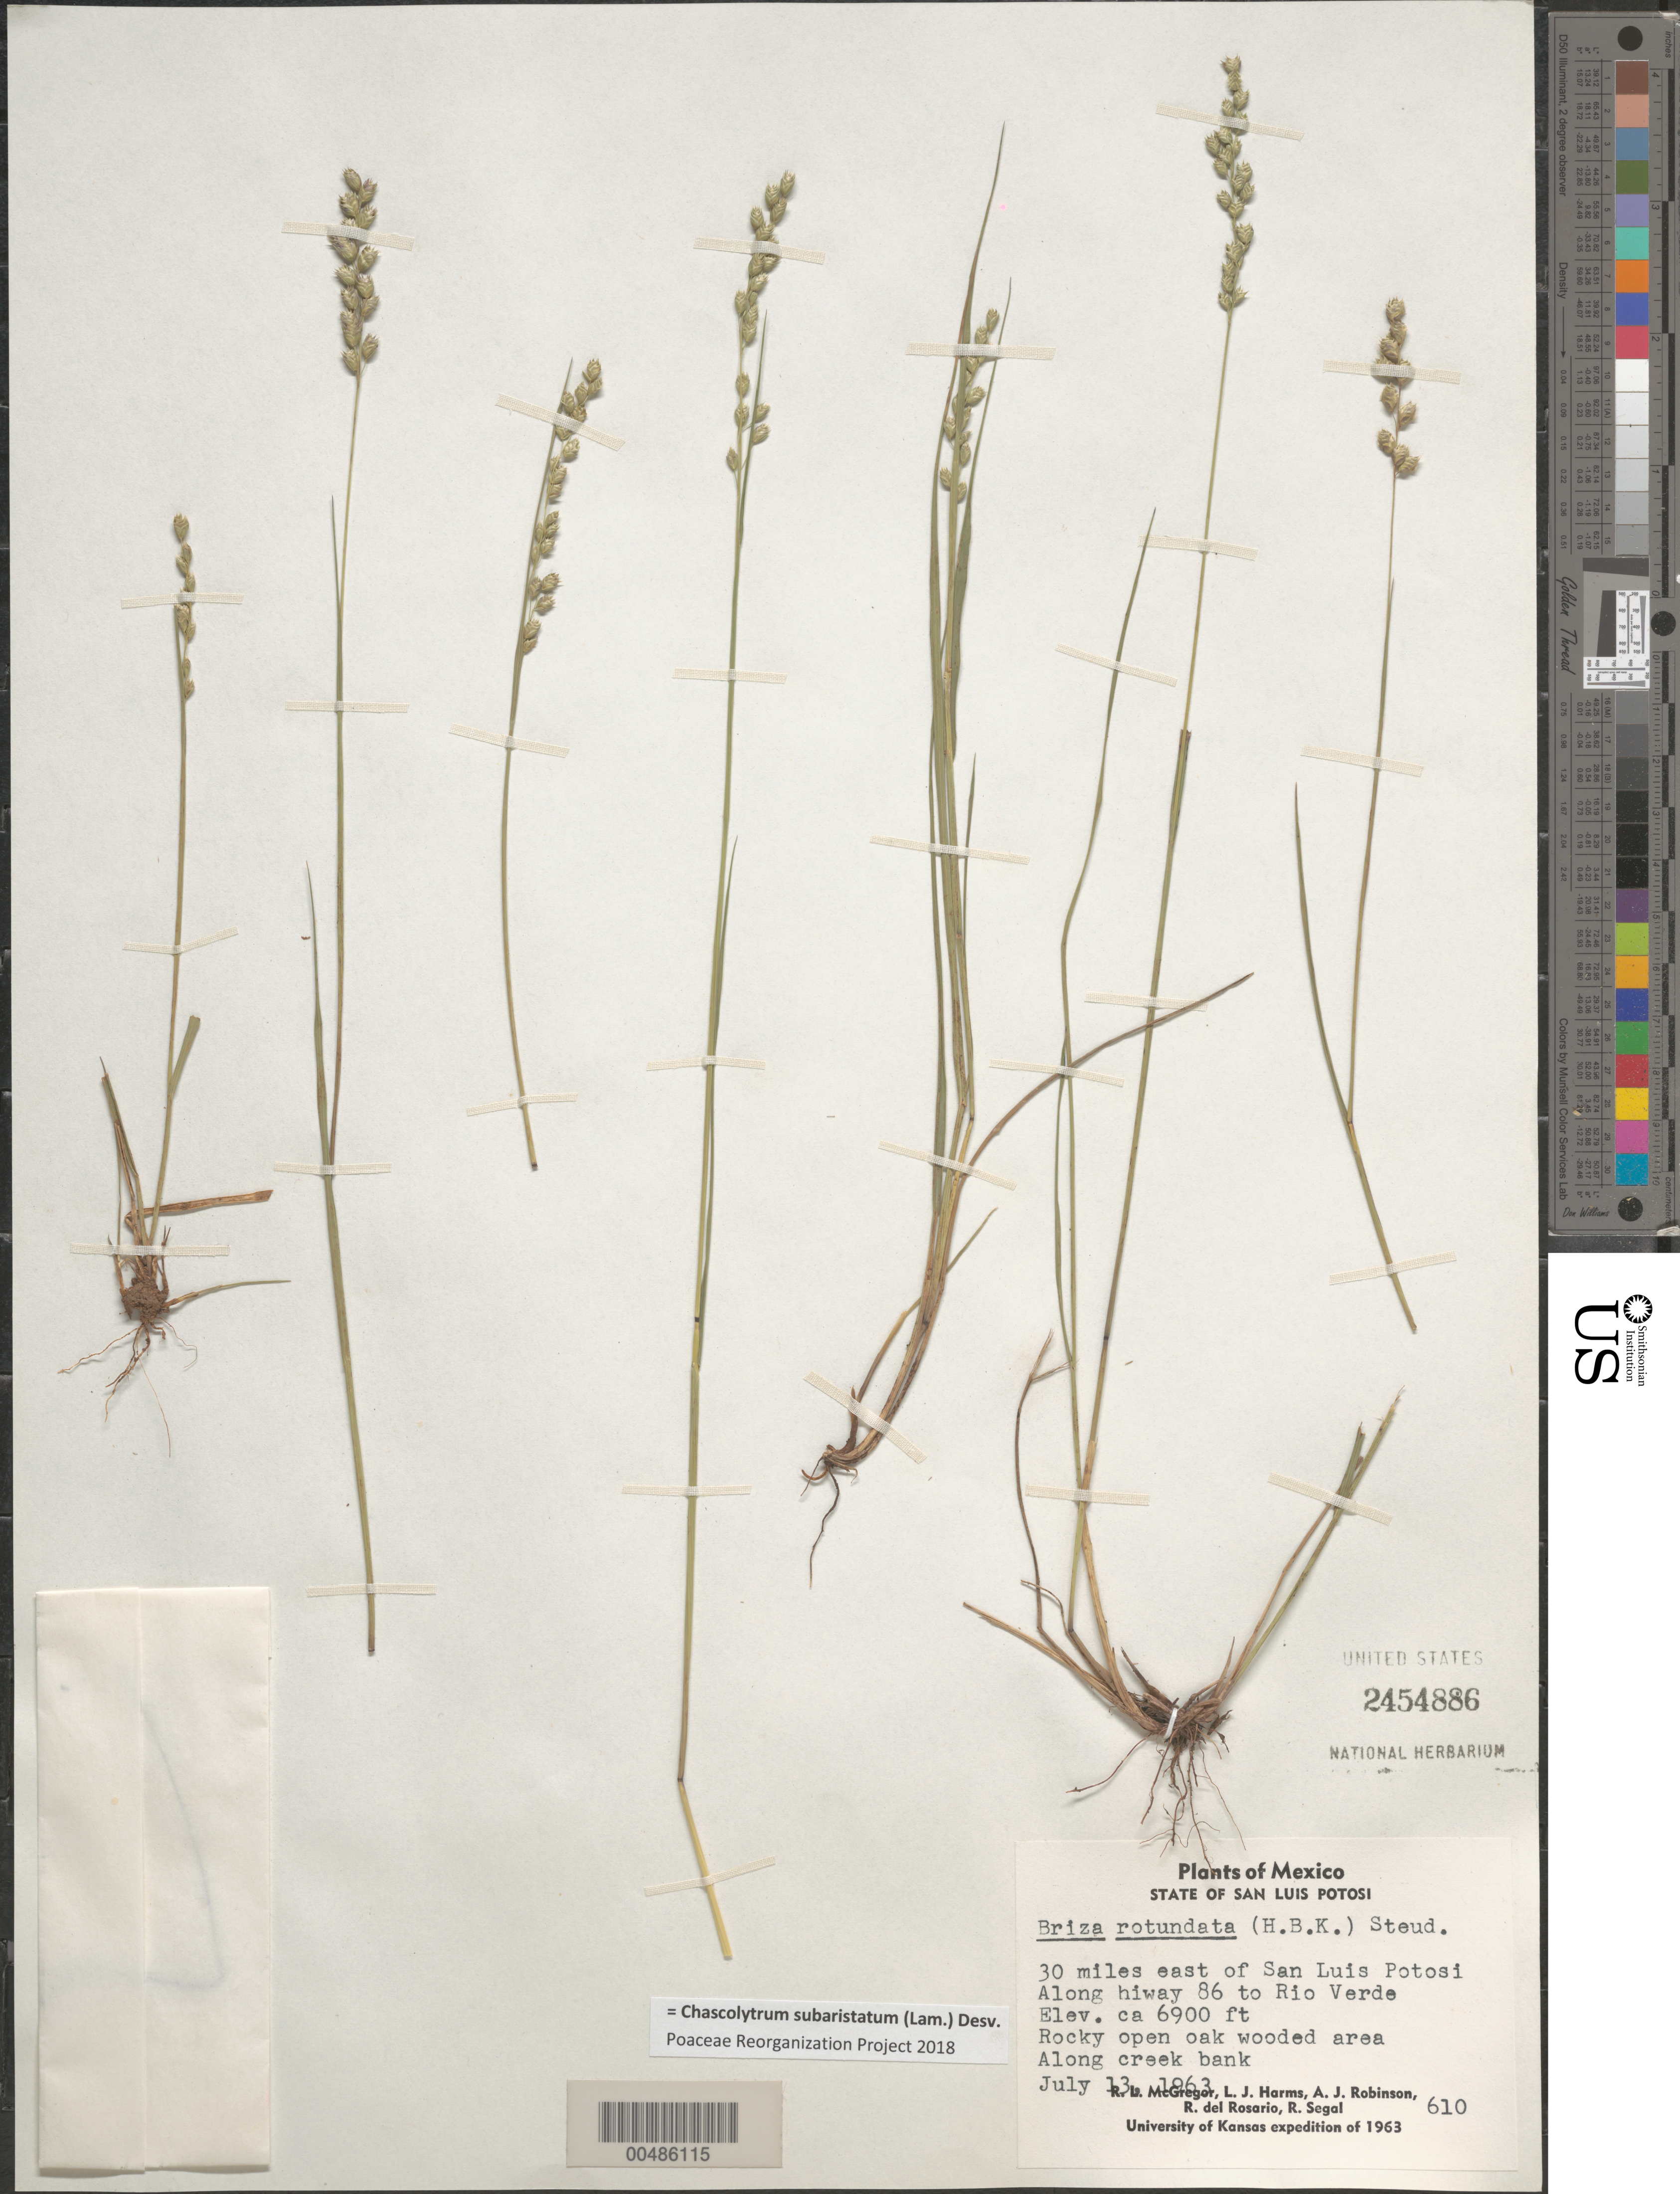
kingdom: Plantae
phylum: Tracheophyta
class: Liliopsida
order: Poales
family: Poaceae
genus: Chascolytrum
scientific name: Chascolytrum subaristatum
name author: (Lam.) Desv.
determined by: Poaceae Reorganization Project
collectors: R. McGregor, L. Harms, A. J. Robinson & R. Segal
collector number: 610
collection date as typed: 13 Jul 1963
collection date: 1963-07-13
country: Mexico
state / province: San Luis Potosi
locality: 30 mi E of San Luis Potosi, along hwy 86 to Rio Verde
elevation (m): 2103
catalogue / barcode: US 2454886